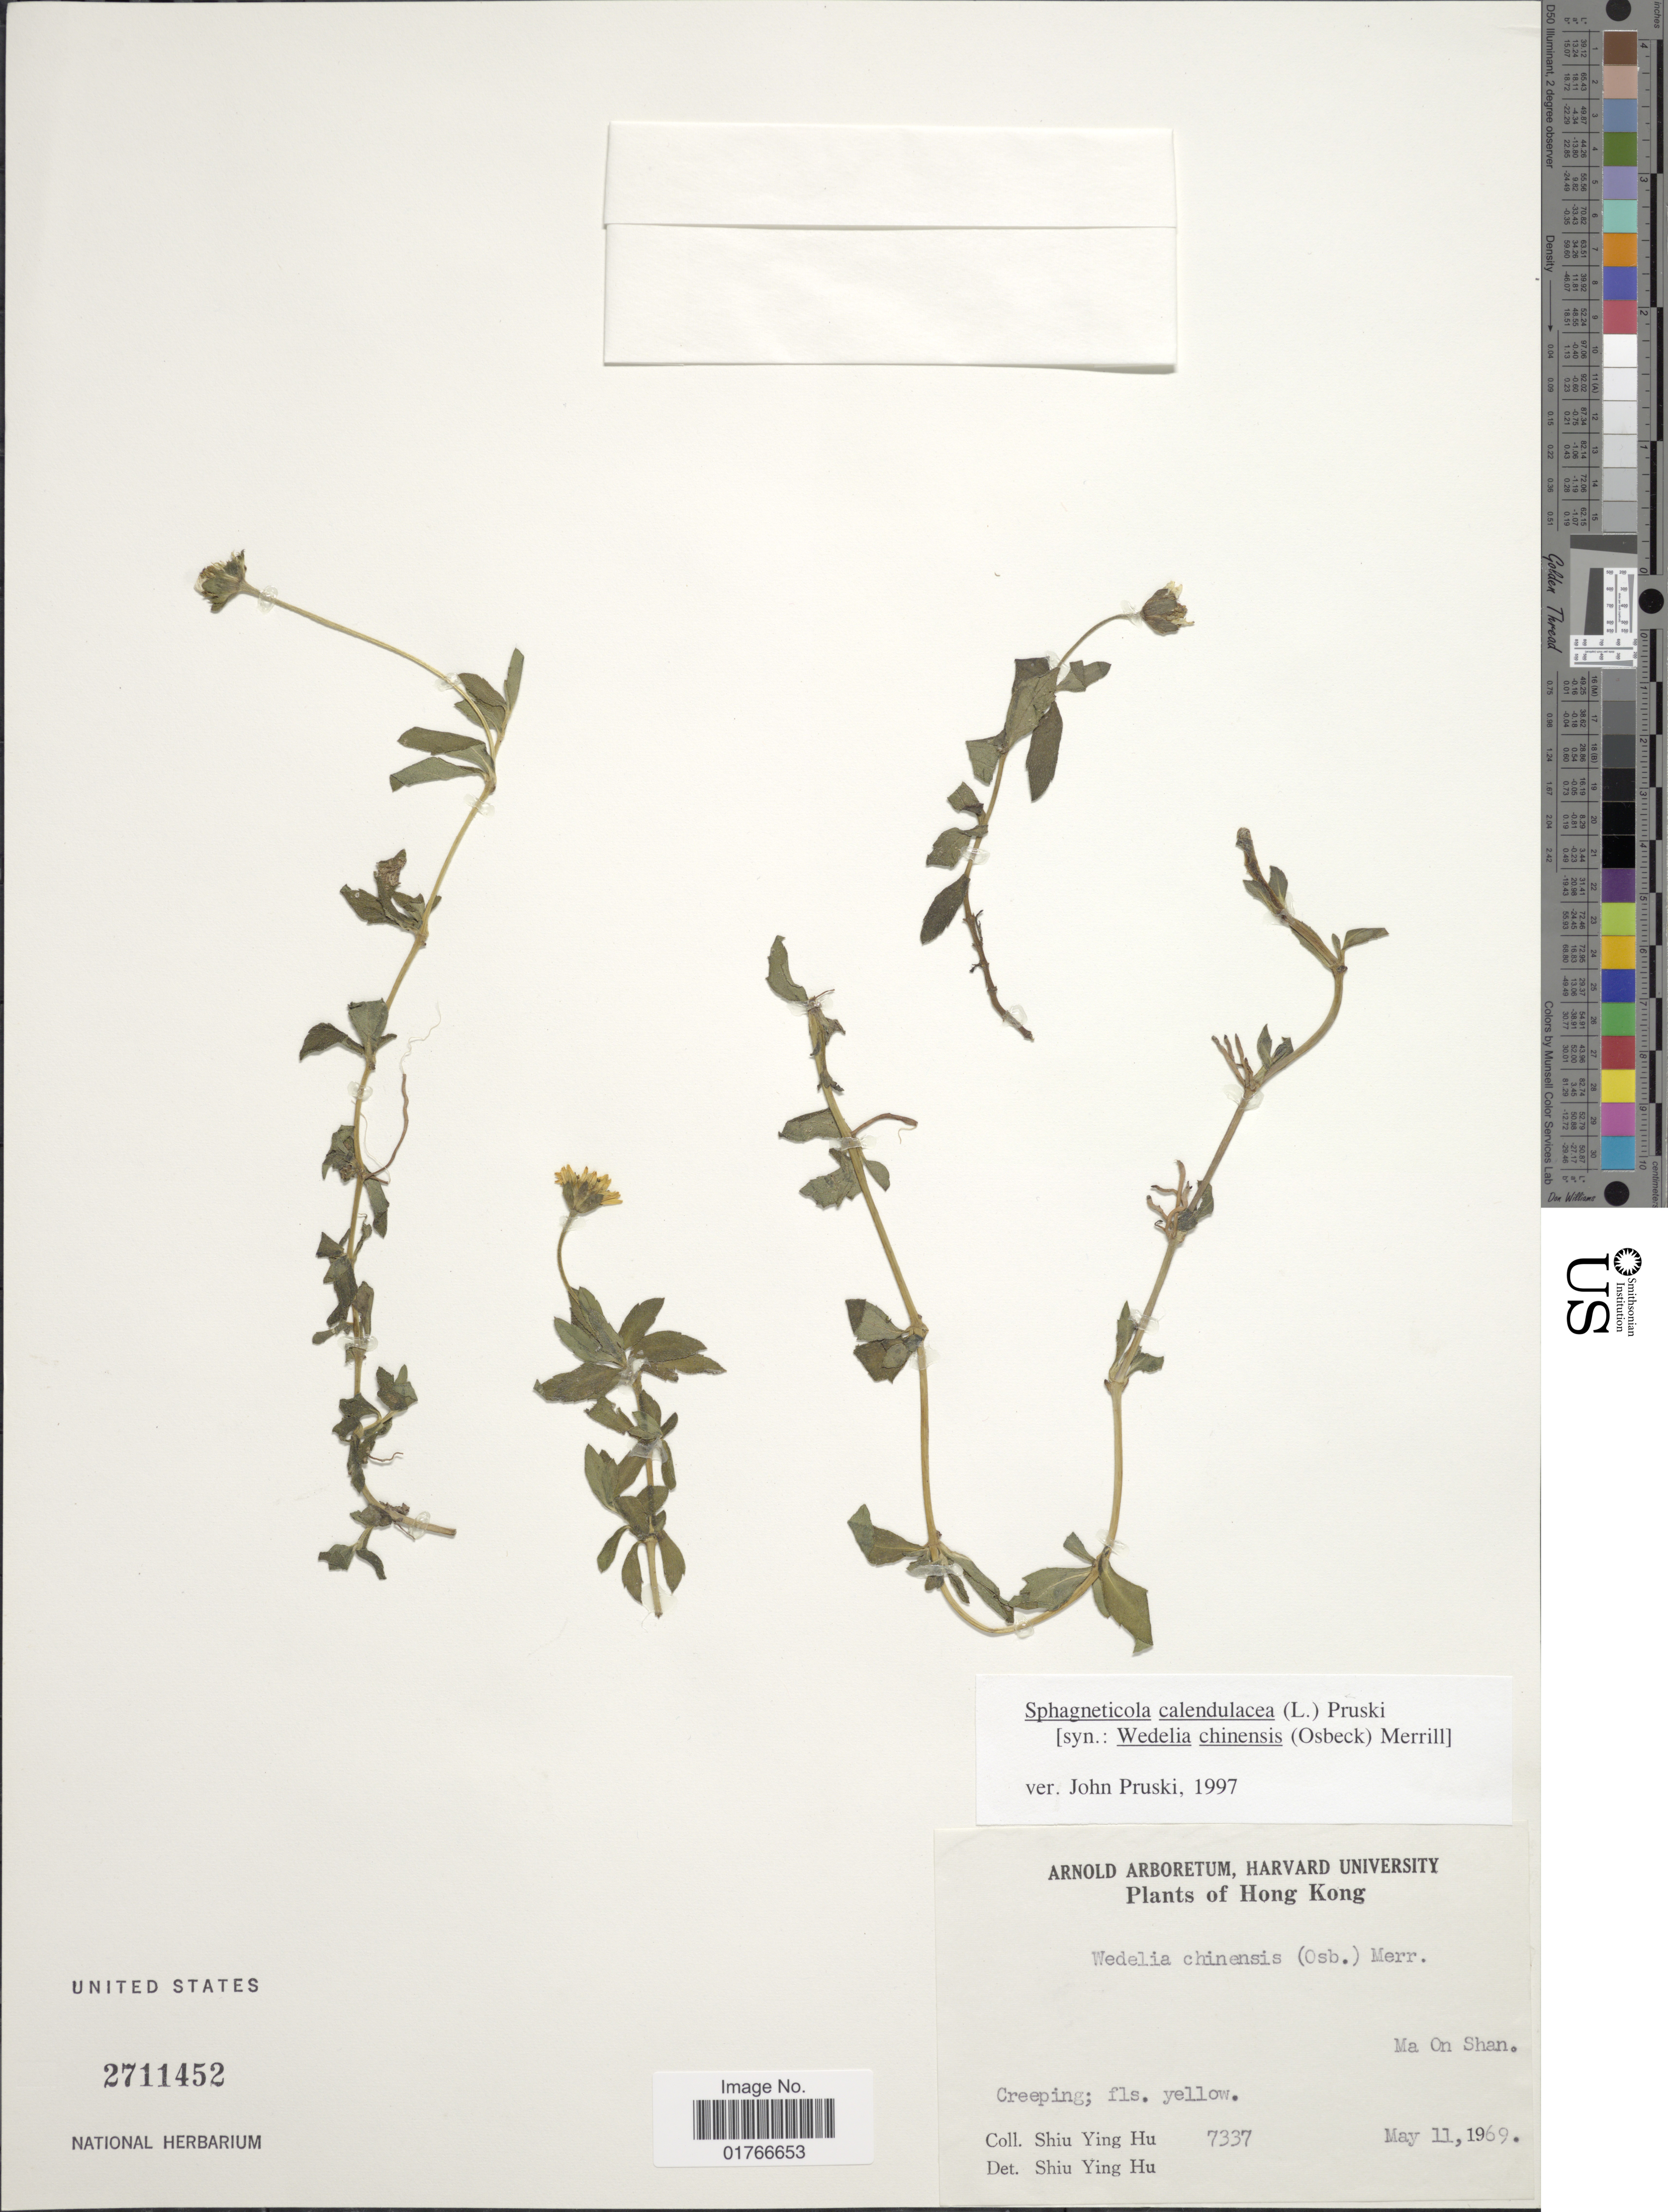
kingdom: Plantae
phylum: Tracheophyta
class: Magnoliopsida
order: Asterales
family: Asteraceae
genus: Sphagneticola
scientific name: Sphagneticola calendulacea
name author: (L.) Pruski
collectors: S. Y. Hu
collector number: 7337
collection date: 1969-05-11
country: China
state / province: Hong Kong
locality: Ma On Shan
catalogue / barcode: US 2711452